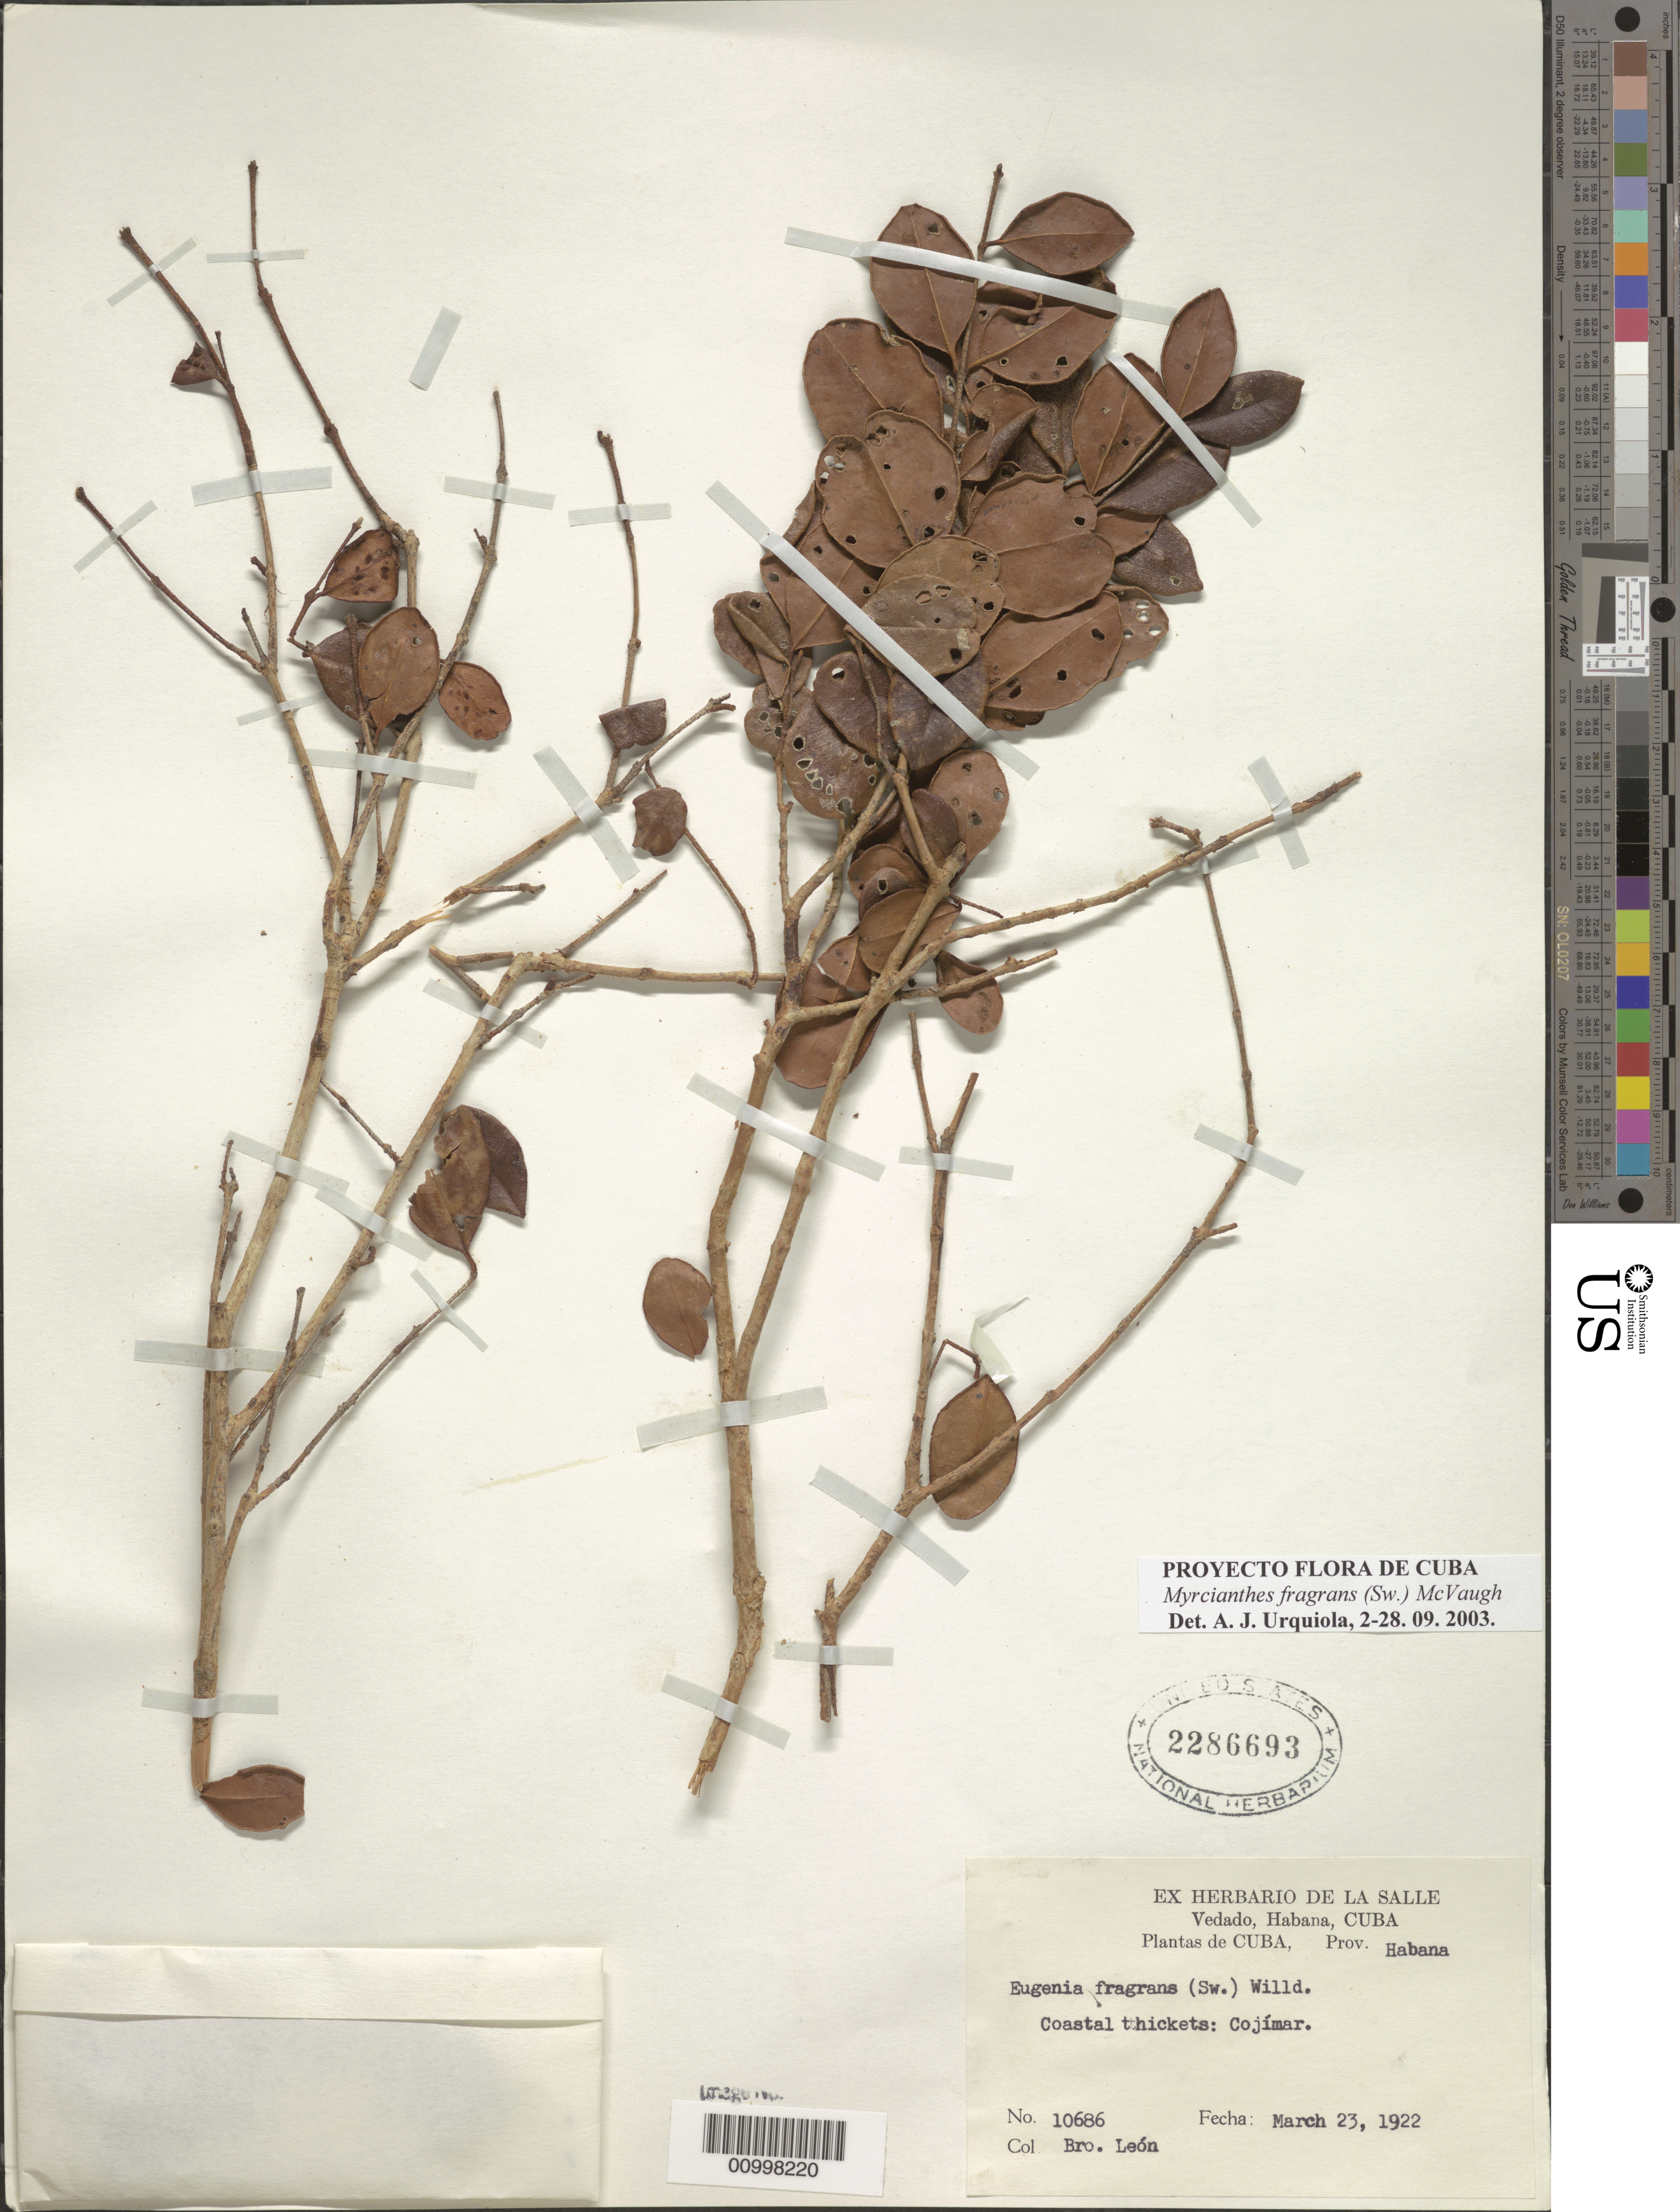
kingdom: Plantae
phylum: Tracheophyta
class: Magnoliopsida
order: Myrtales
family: Myrtaceae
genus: Myrcianthes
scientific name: Myrcianthes fragrans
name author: (Sw.) McVaugh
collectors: Bro. León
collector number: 10686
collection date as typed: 23 Mar 1922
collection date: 1922-03-23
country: Cuba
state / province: La Habana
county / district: Municipio Habana del Este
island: Cuba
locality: Cojimar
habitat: Coastal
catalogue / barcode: US 2286693